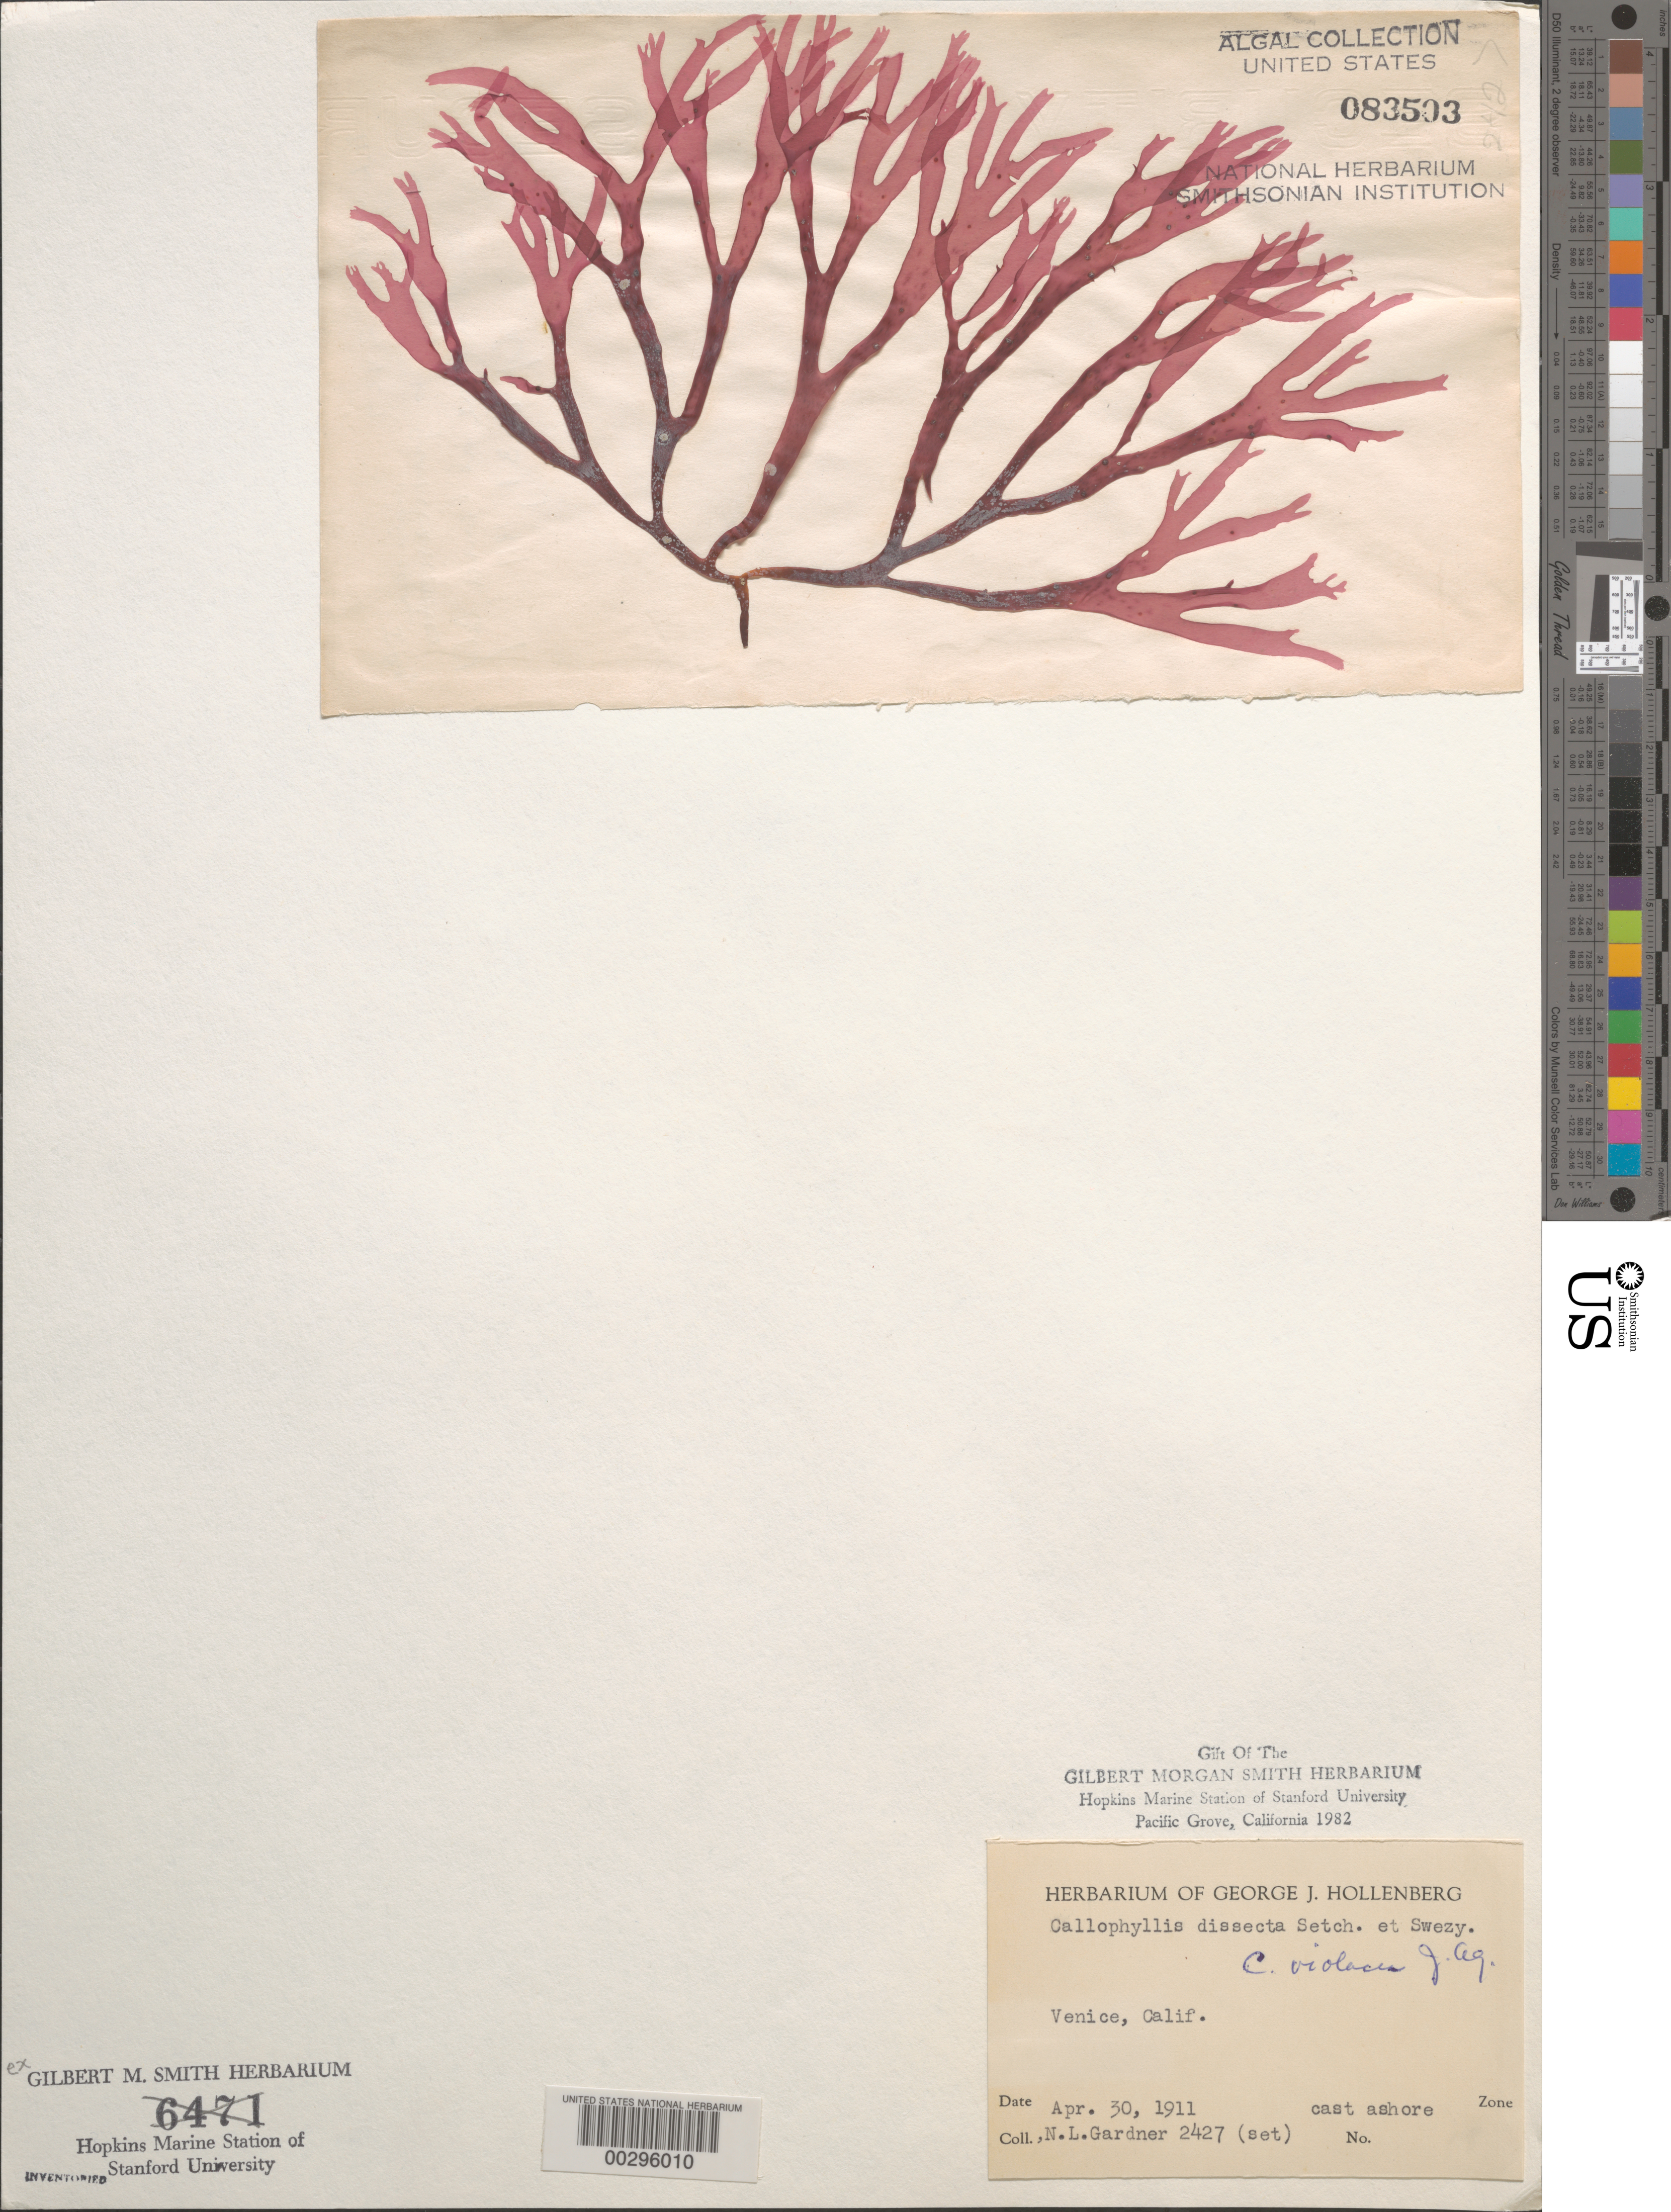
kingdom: Plantae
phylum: Rhodophyta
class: Florideophyceae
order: Gigartinales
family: Kallymeniaceae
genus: Callophyllis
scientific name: Callophyllis violacea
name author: J. Agardh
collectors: N. Gardner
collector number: NLG 2427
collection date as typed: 30 Apr 1911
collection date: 1911-04-30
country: United States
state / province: California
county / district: Los Angeles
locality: Venice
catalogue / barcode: US 83503